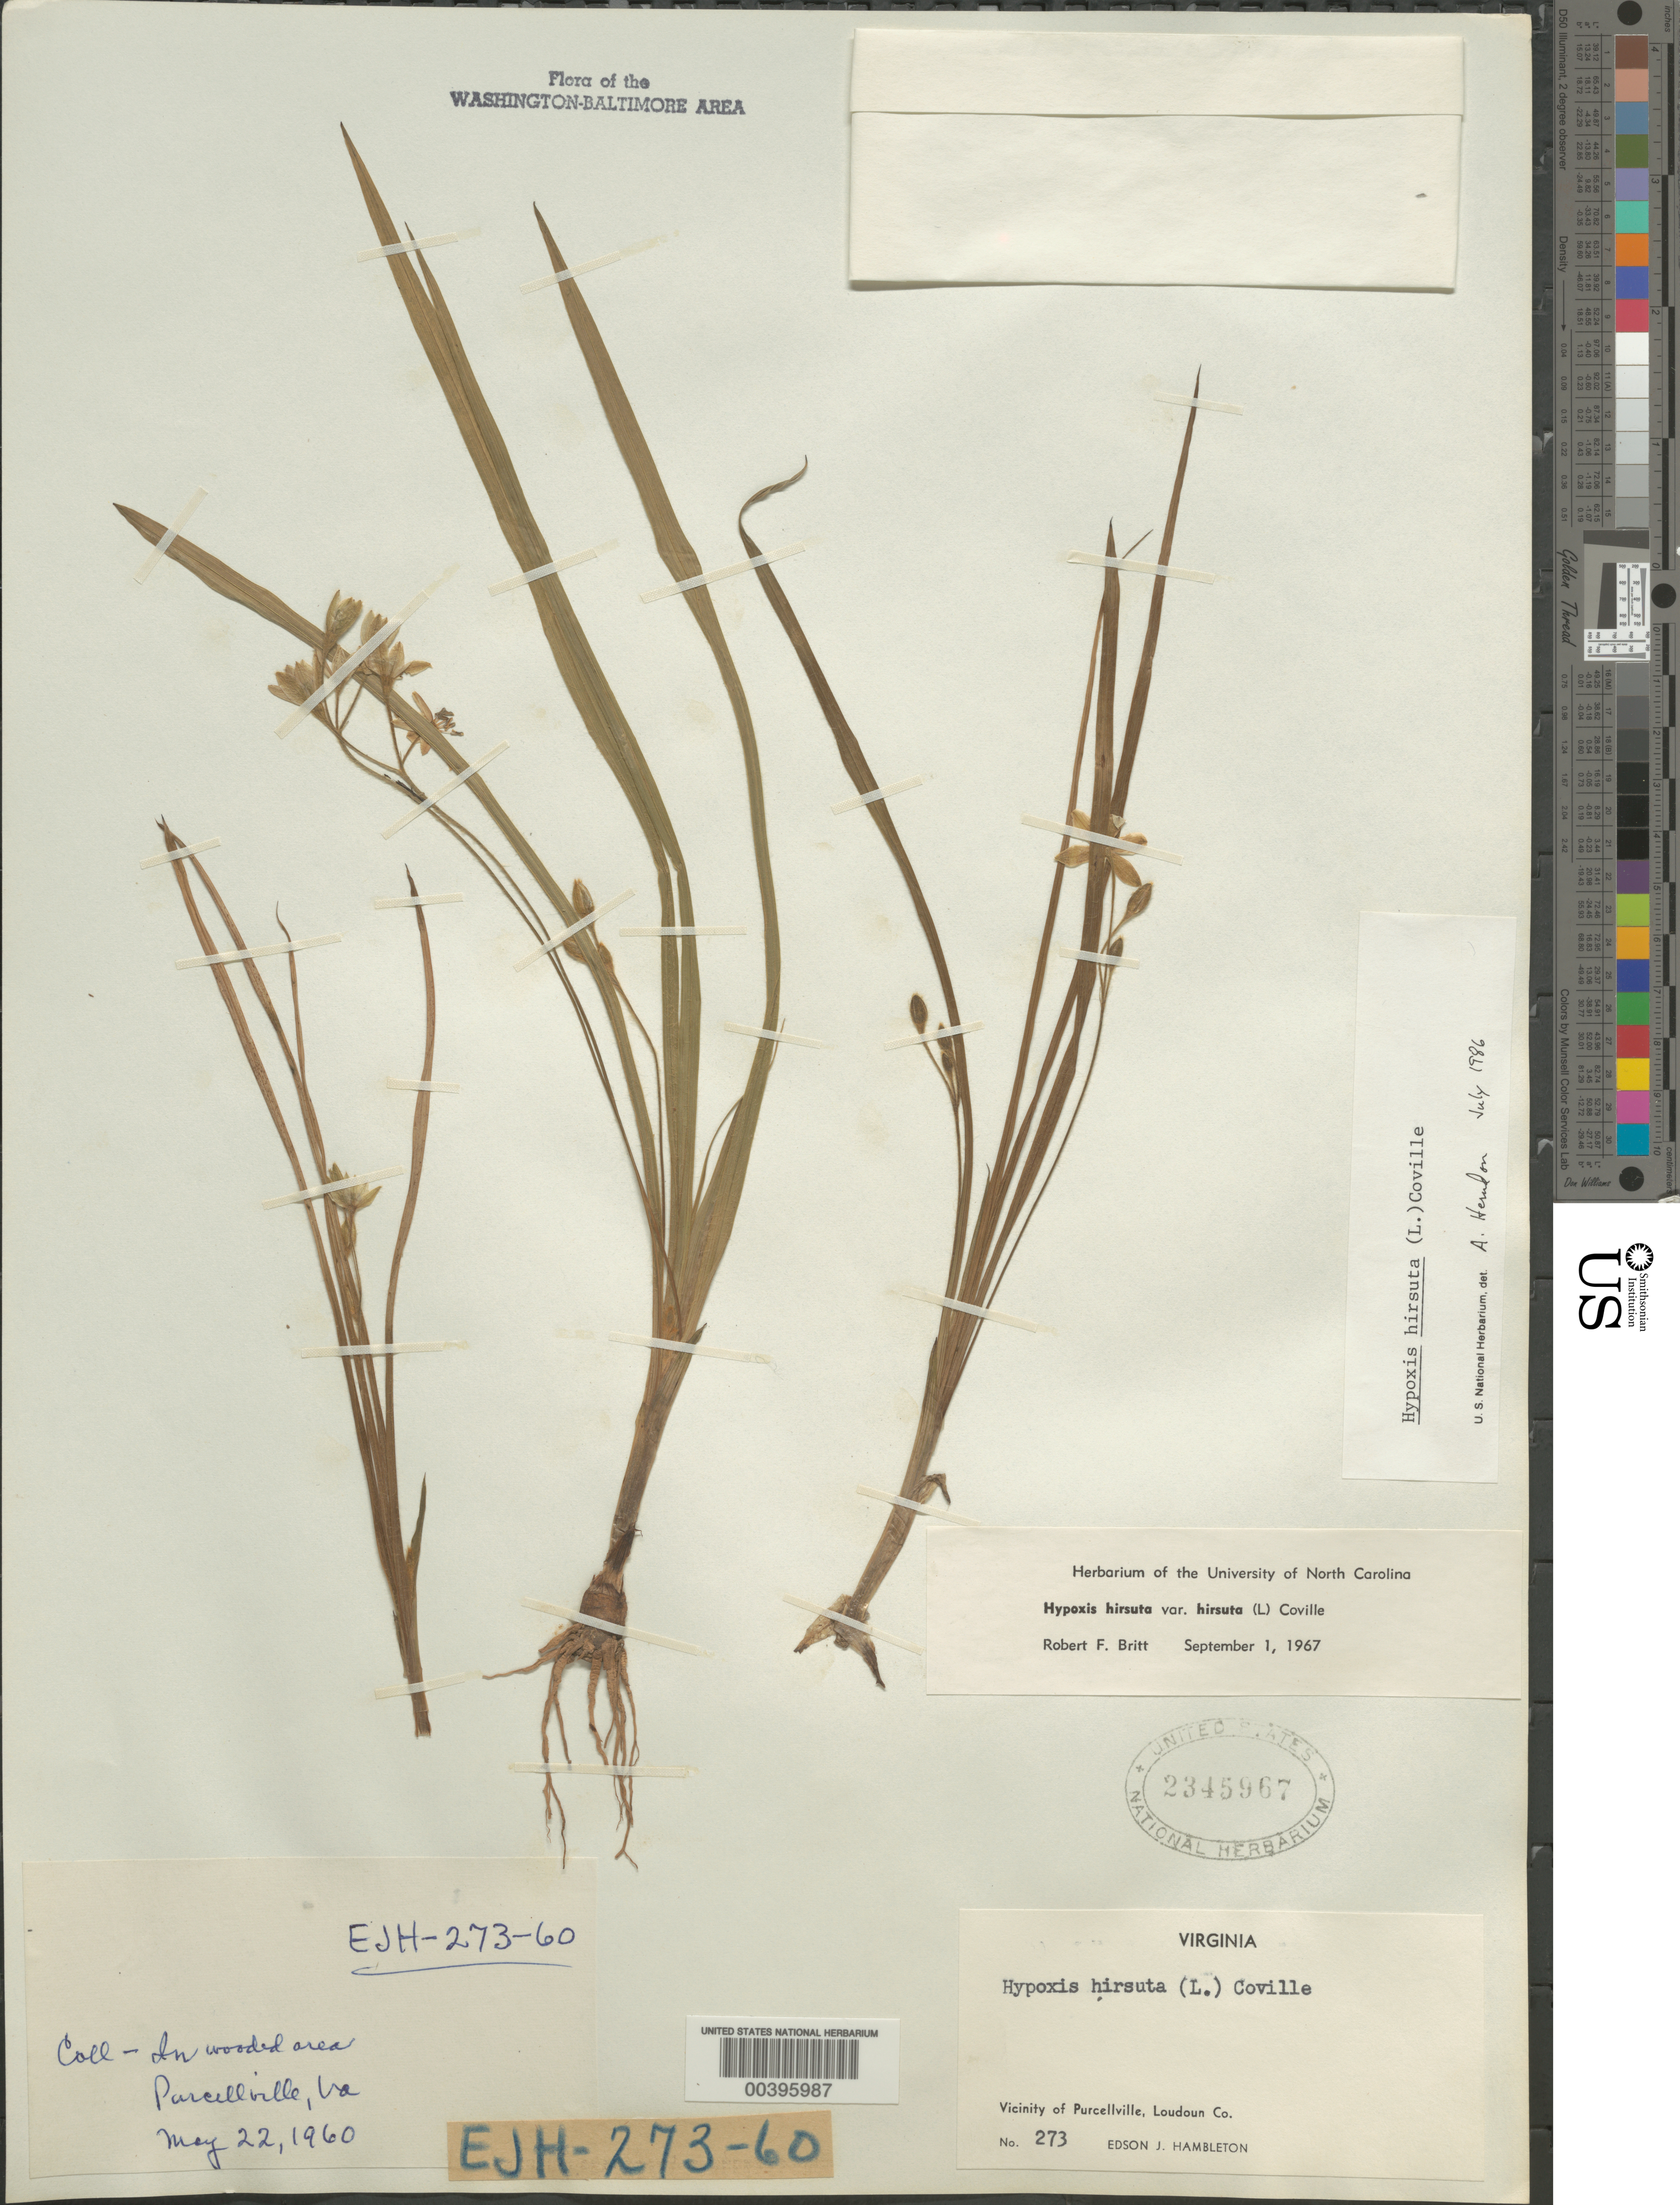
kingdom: Plantae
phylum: Tracheophyta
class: Liliopsida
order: Asparagales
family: Hypoxidaceae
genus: Hypoxis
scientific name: Hypoxis hirsuta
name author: (L.) Coville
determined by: Britt, R. F.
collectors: E. Hambleton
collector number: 273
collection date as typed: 22 May 1960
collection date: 1960-05-22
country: United States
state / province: Virginia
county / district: Loudoun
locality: Purcellville vicinity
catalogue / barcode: US 2345967